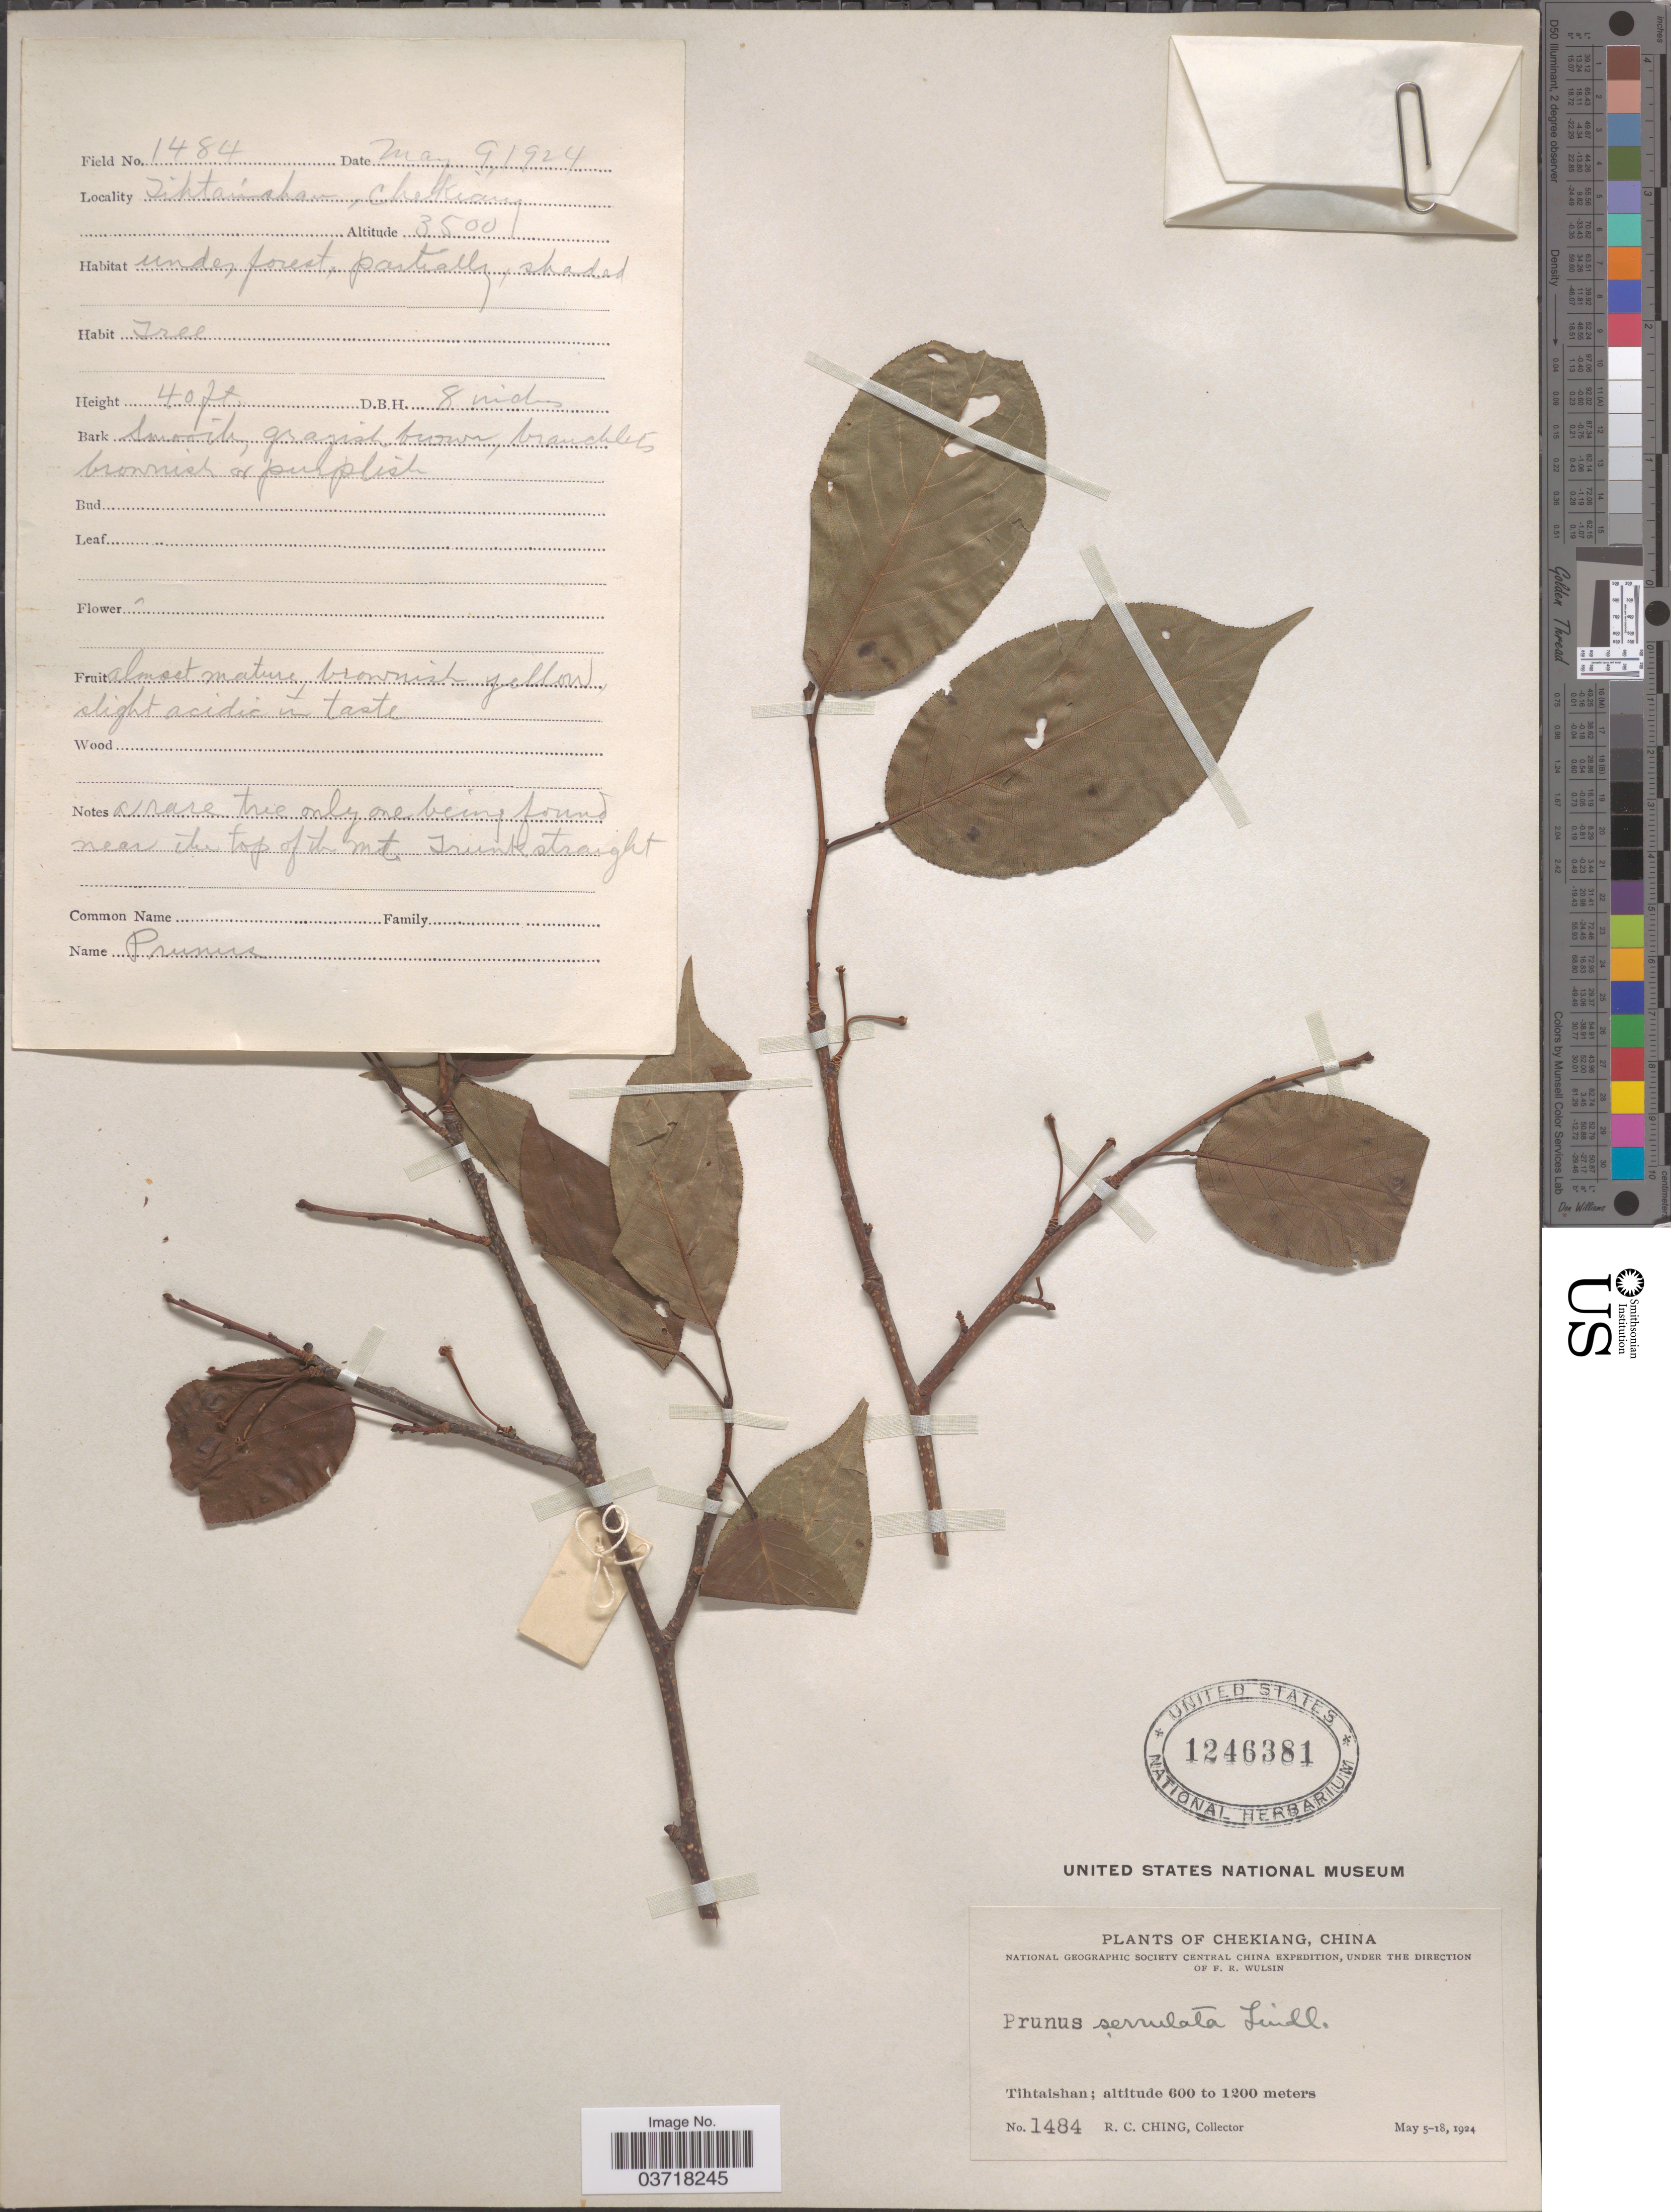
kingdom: Plantae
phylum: Tracheophyta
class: Magnoliopsida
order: Rosales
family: Rosaceae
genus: Prunus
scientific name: Prunus serrulata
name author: Lindl.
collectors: R. C. Ching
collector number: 1484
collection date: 1924-05-09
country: China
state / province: Zhejiang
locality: Chekiang. Tihtaishan.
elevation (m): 1067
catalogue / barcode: US 1246381